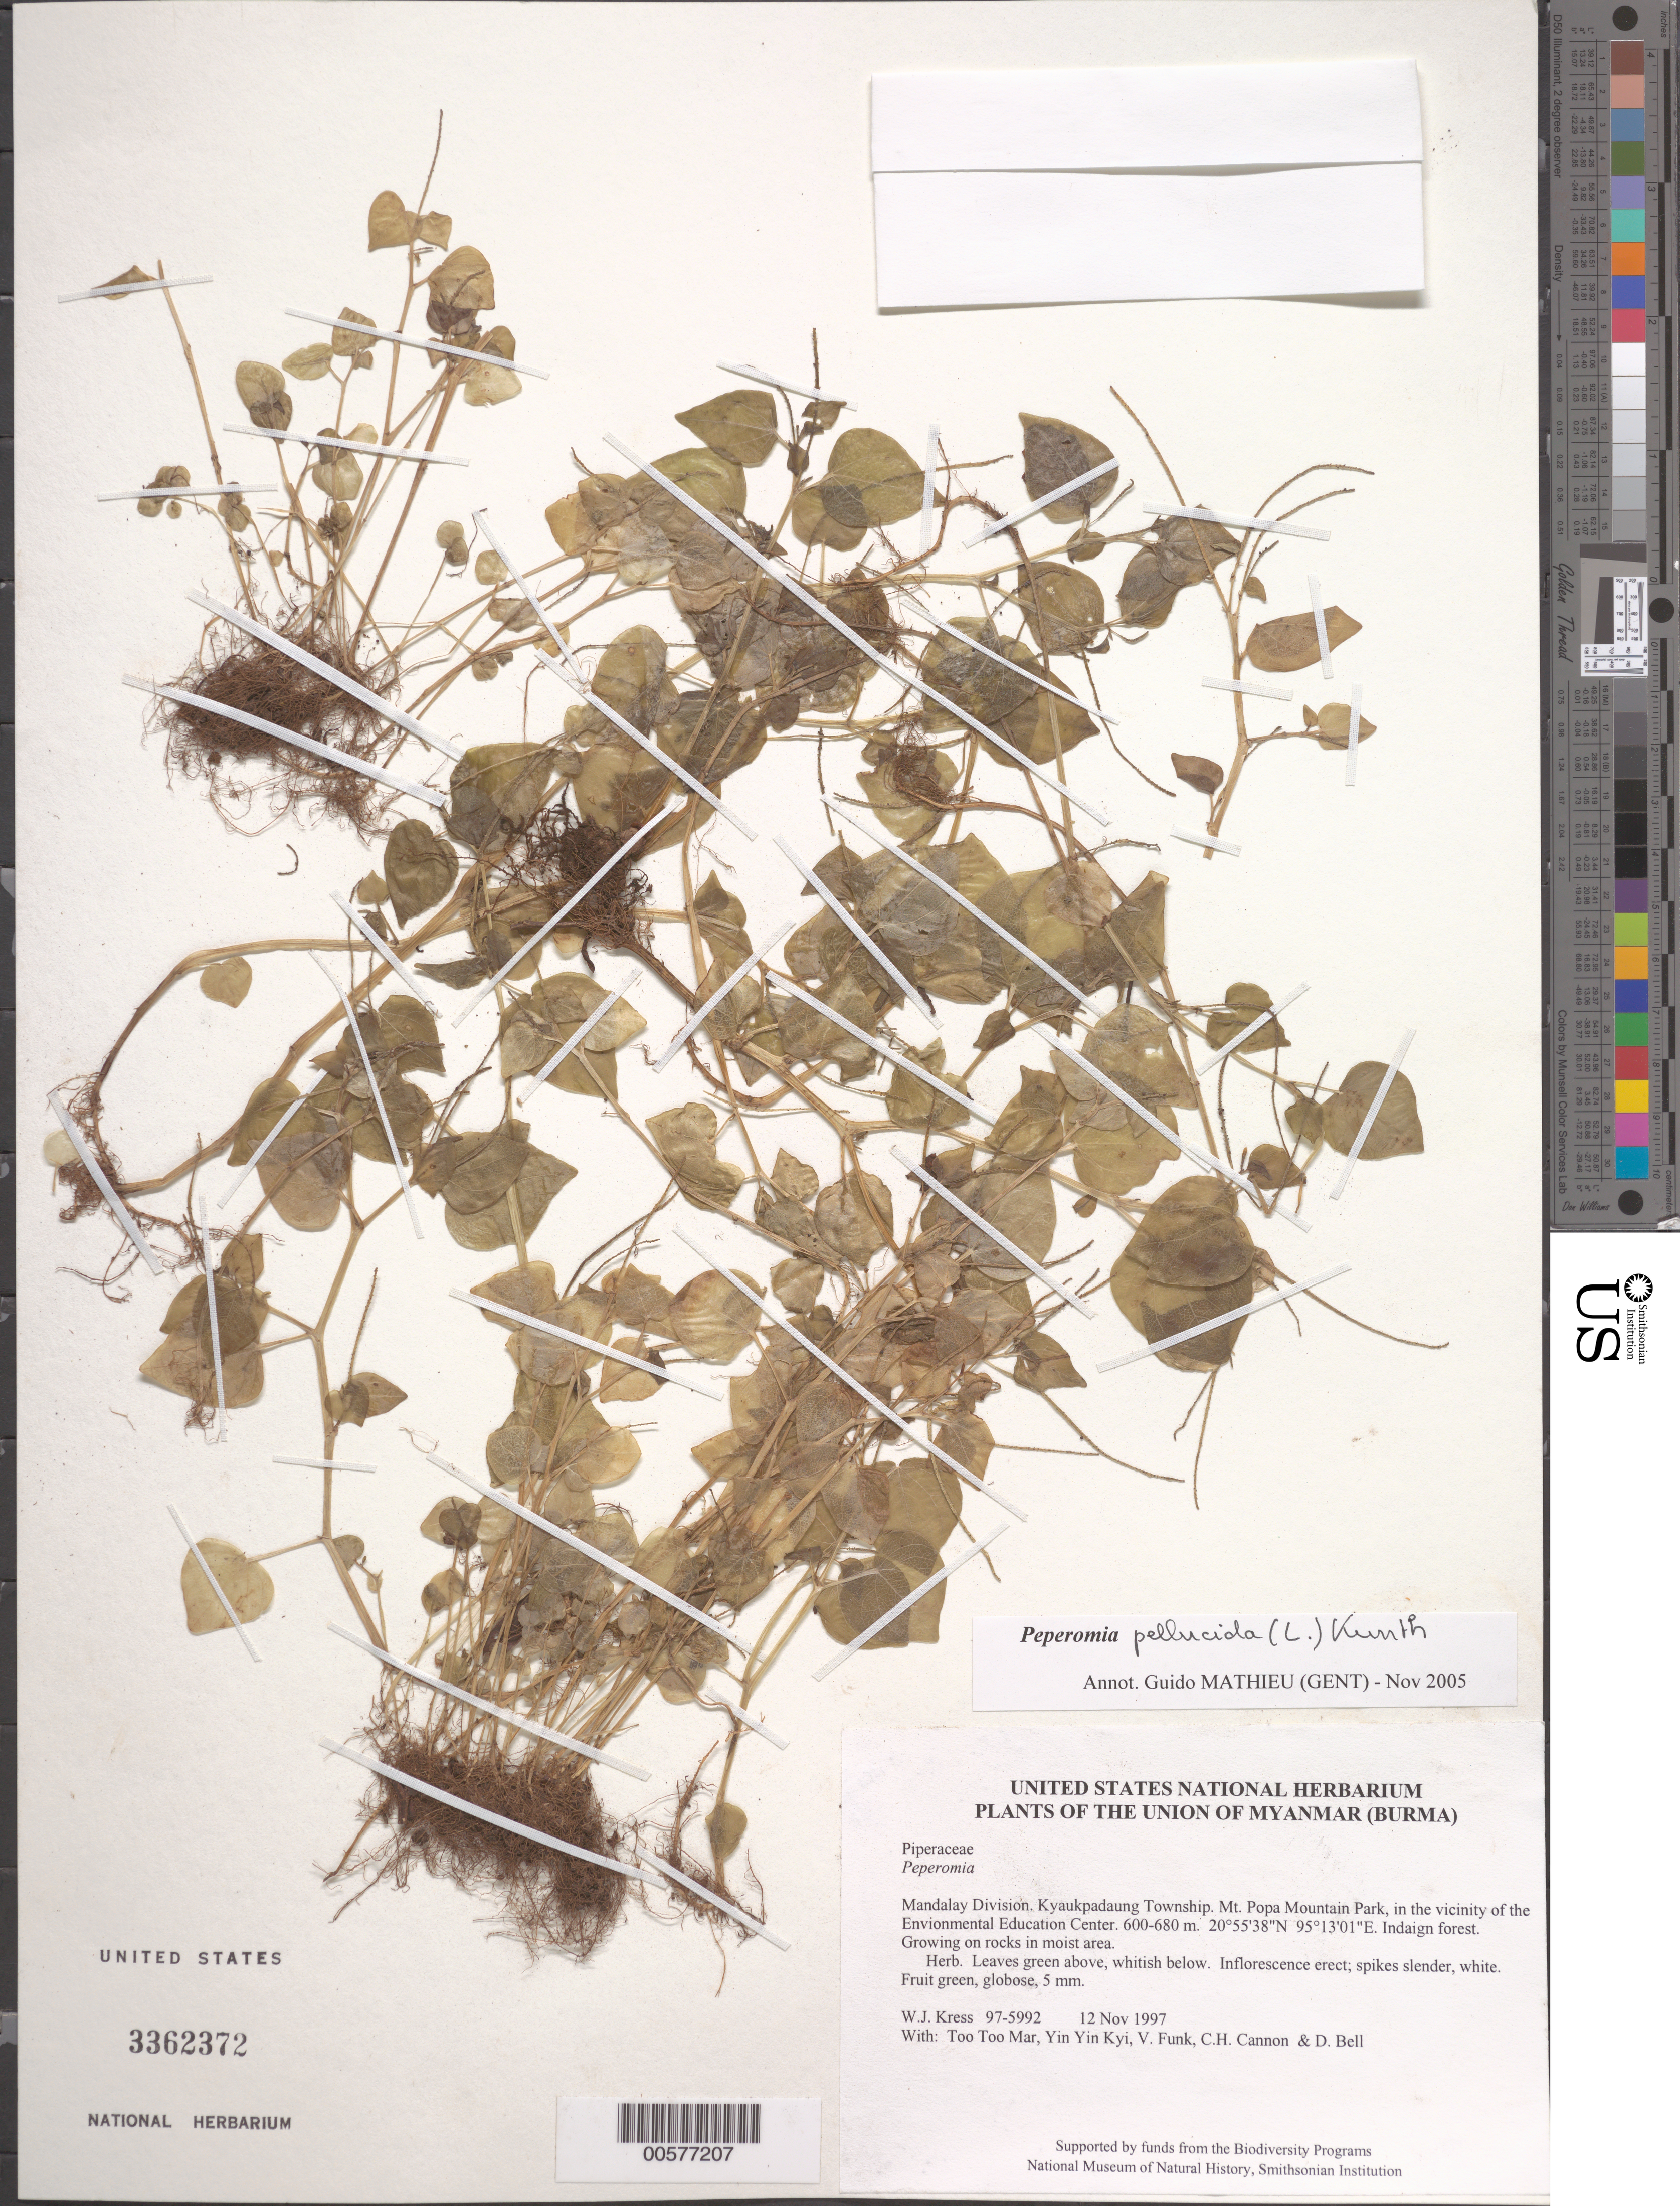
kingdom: Plantae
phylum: Tracheophyta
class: Magnoliopsida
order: Piperales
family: Piperaceae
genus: Peperomia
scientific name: Peperomia pellucida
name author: (L.) Kunth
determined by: Mathieu, Guido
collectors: W. J. Kress, Too Too Mar, Yin Yin Kyi, V. Funk, C. H. Cannon & D. A. Bell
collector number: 97-5992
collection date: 1997-11-12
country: Myanmar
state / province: Mandalay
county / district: Kyaukpadaung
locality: Mt. Popa Mountain Park, in the vicinity of the Envionmental Education Center.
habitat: Indaign forest. Growing on rocks in moist area.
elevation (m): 600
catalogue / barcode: US 3362372